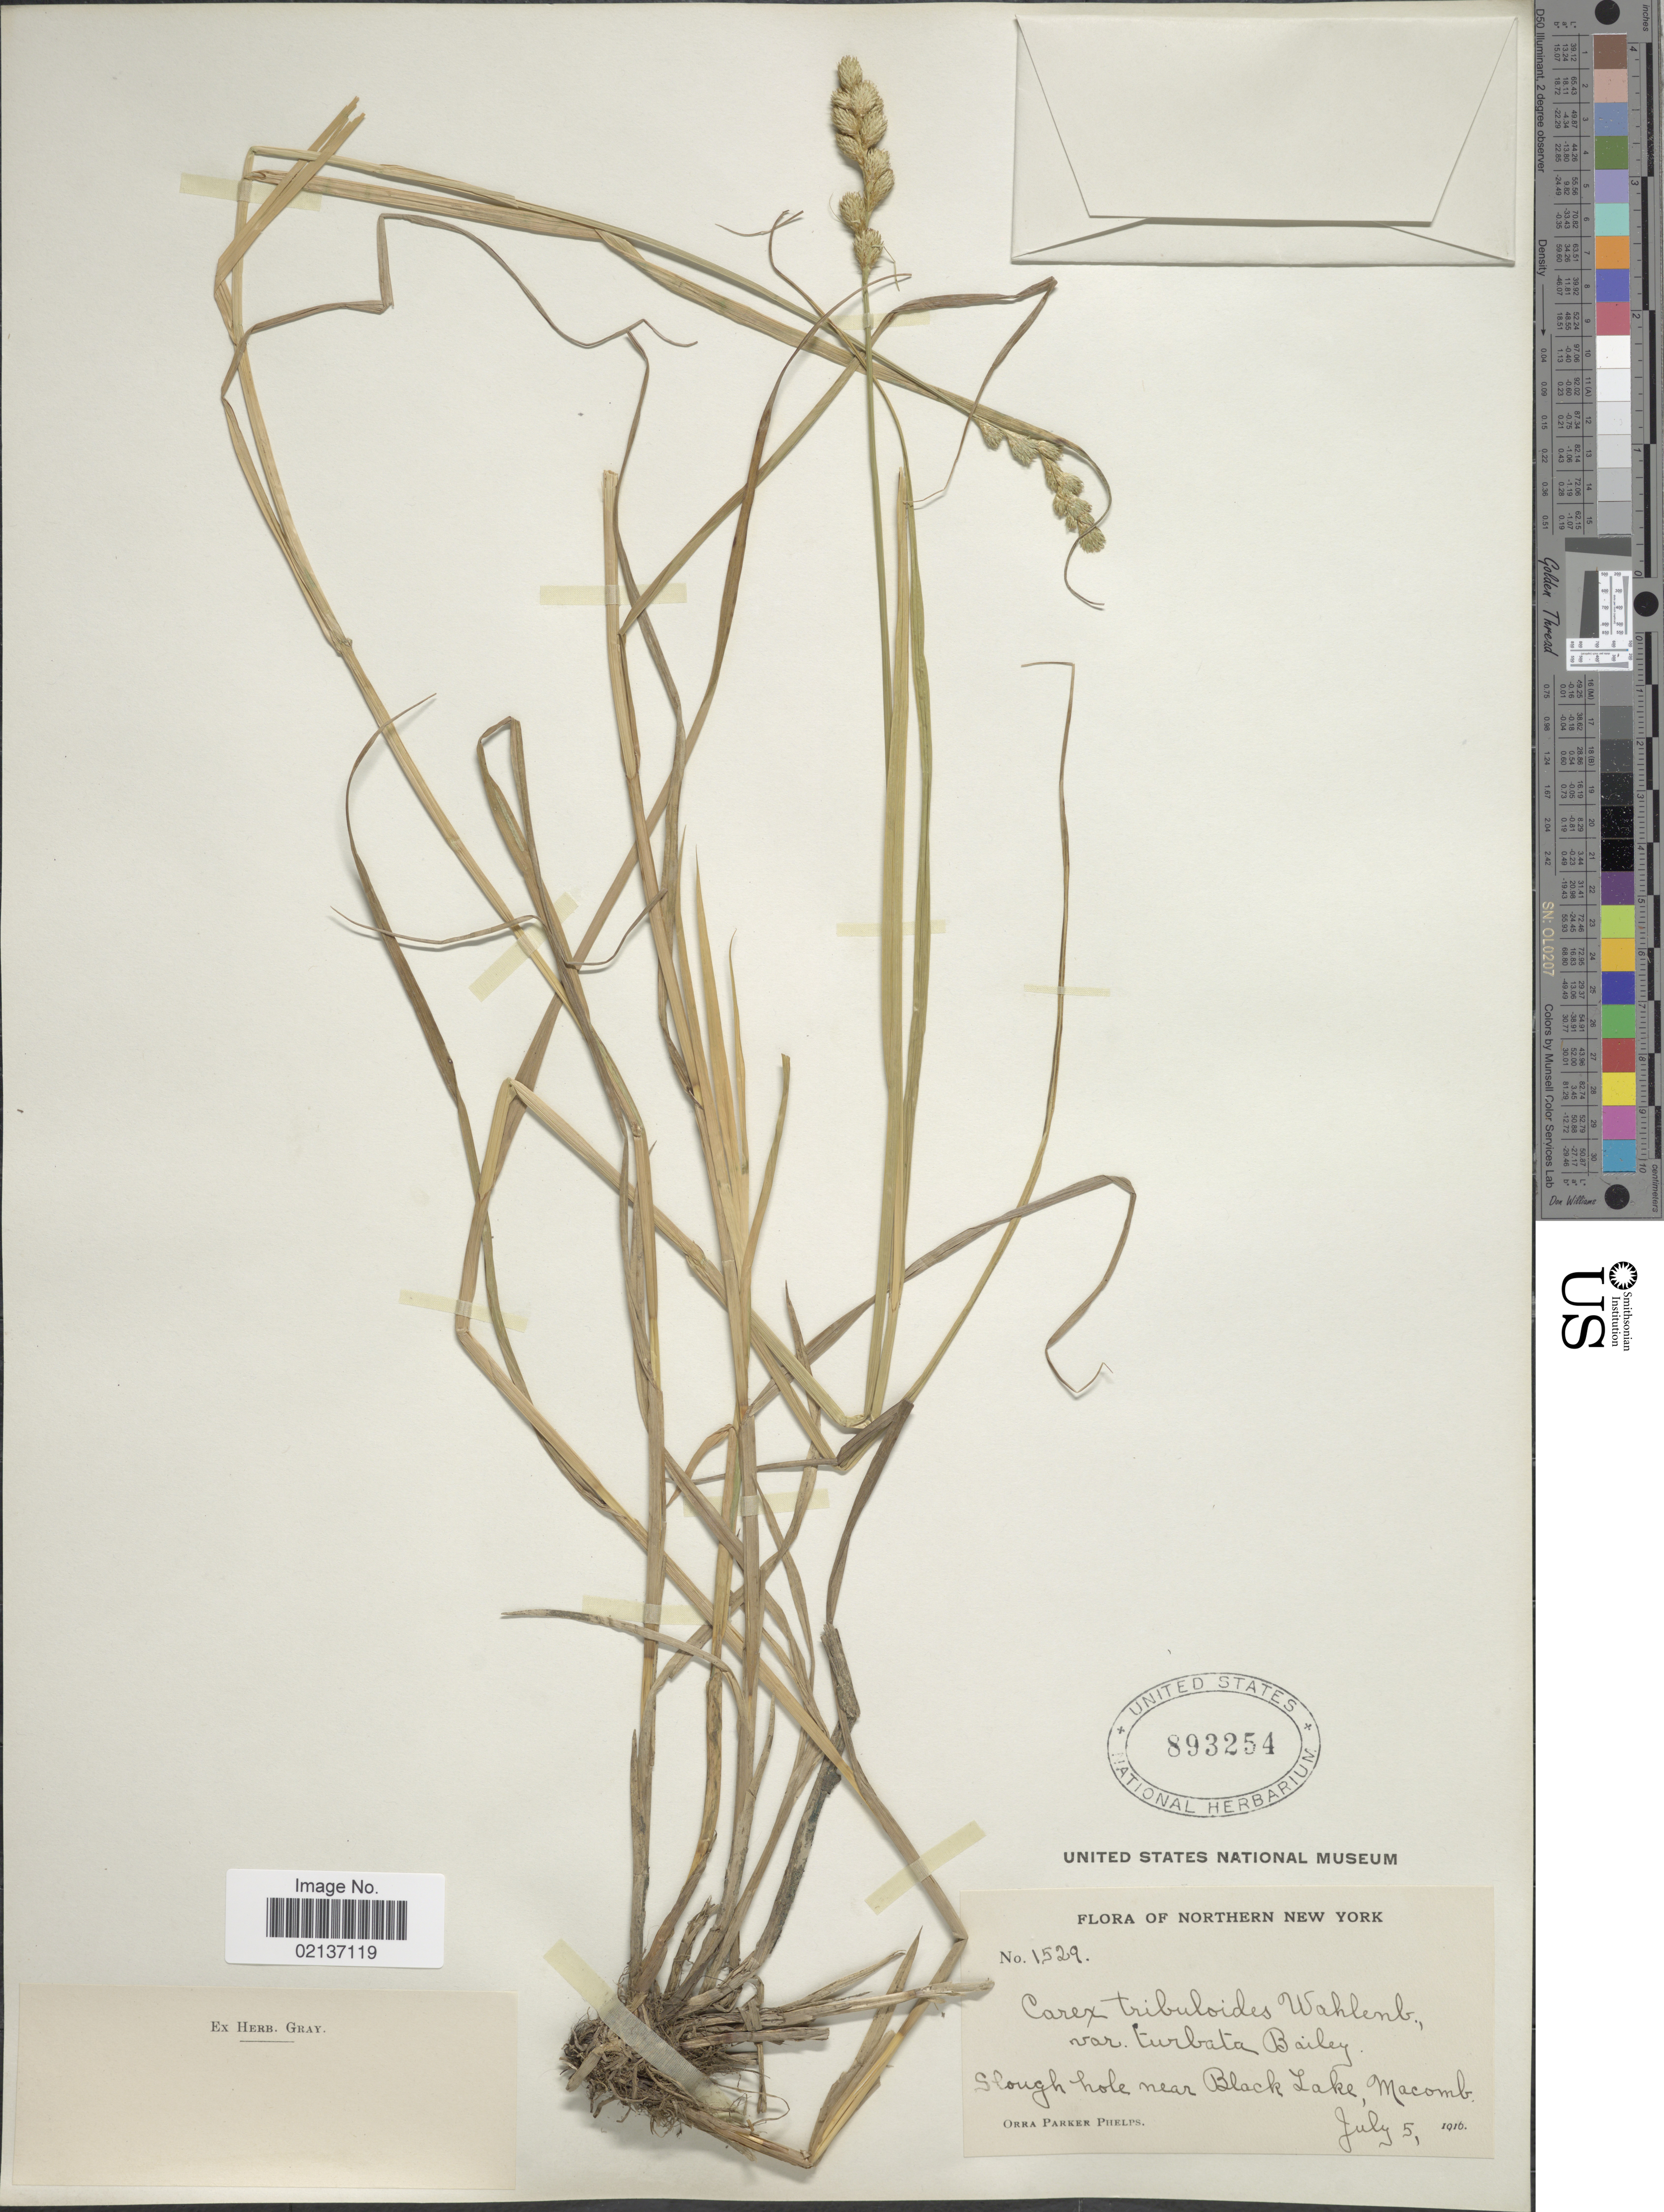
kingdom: Plantae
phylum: Tracheophyta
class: Liliopsida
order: Poales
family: Cyperaceae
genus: Carex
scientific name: Carex tribuloides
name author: Wahlenb.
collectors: O. P. Phelps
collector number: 1529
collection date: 1916-07-05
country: United States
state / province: New York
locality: Northern New York, slough hole near Black Lake, Macomb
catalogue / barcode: US 893254